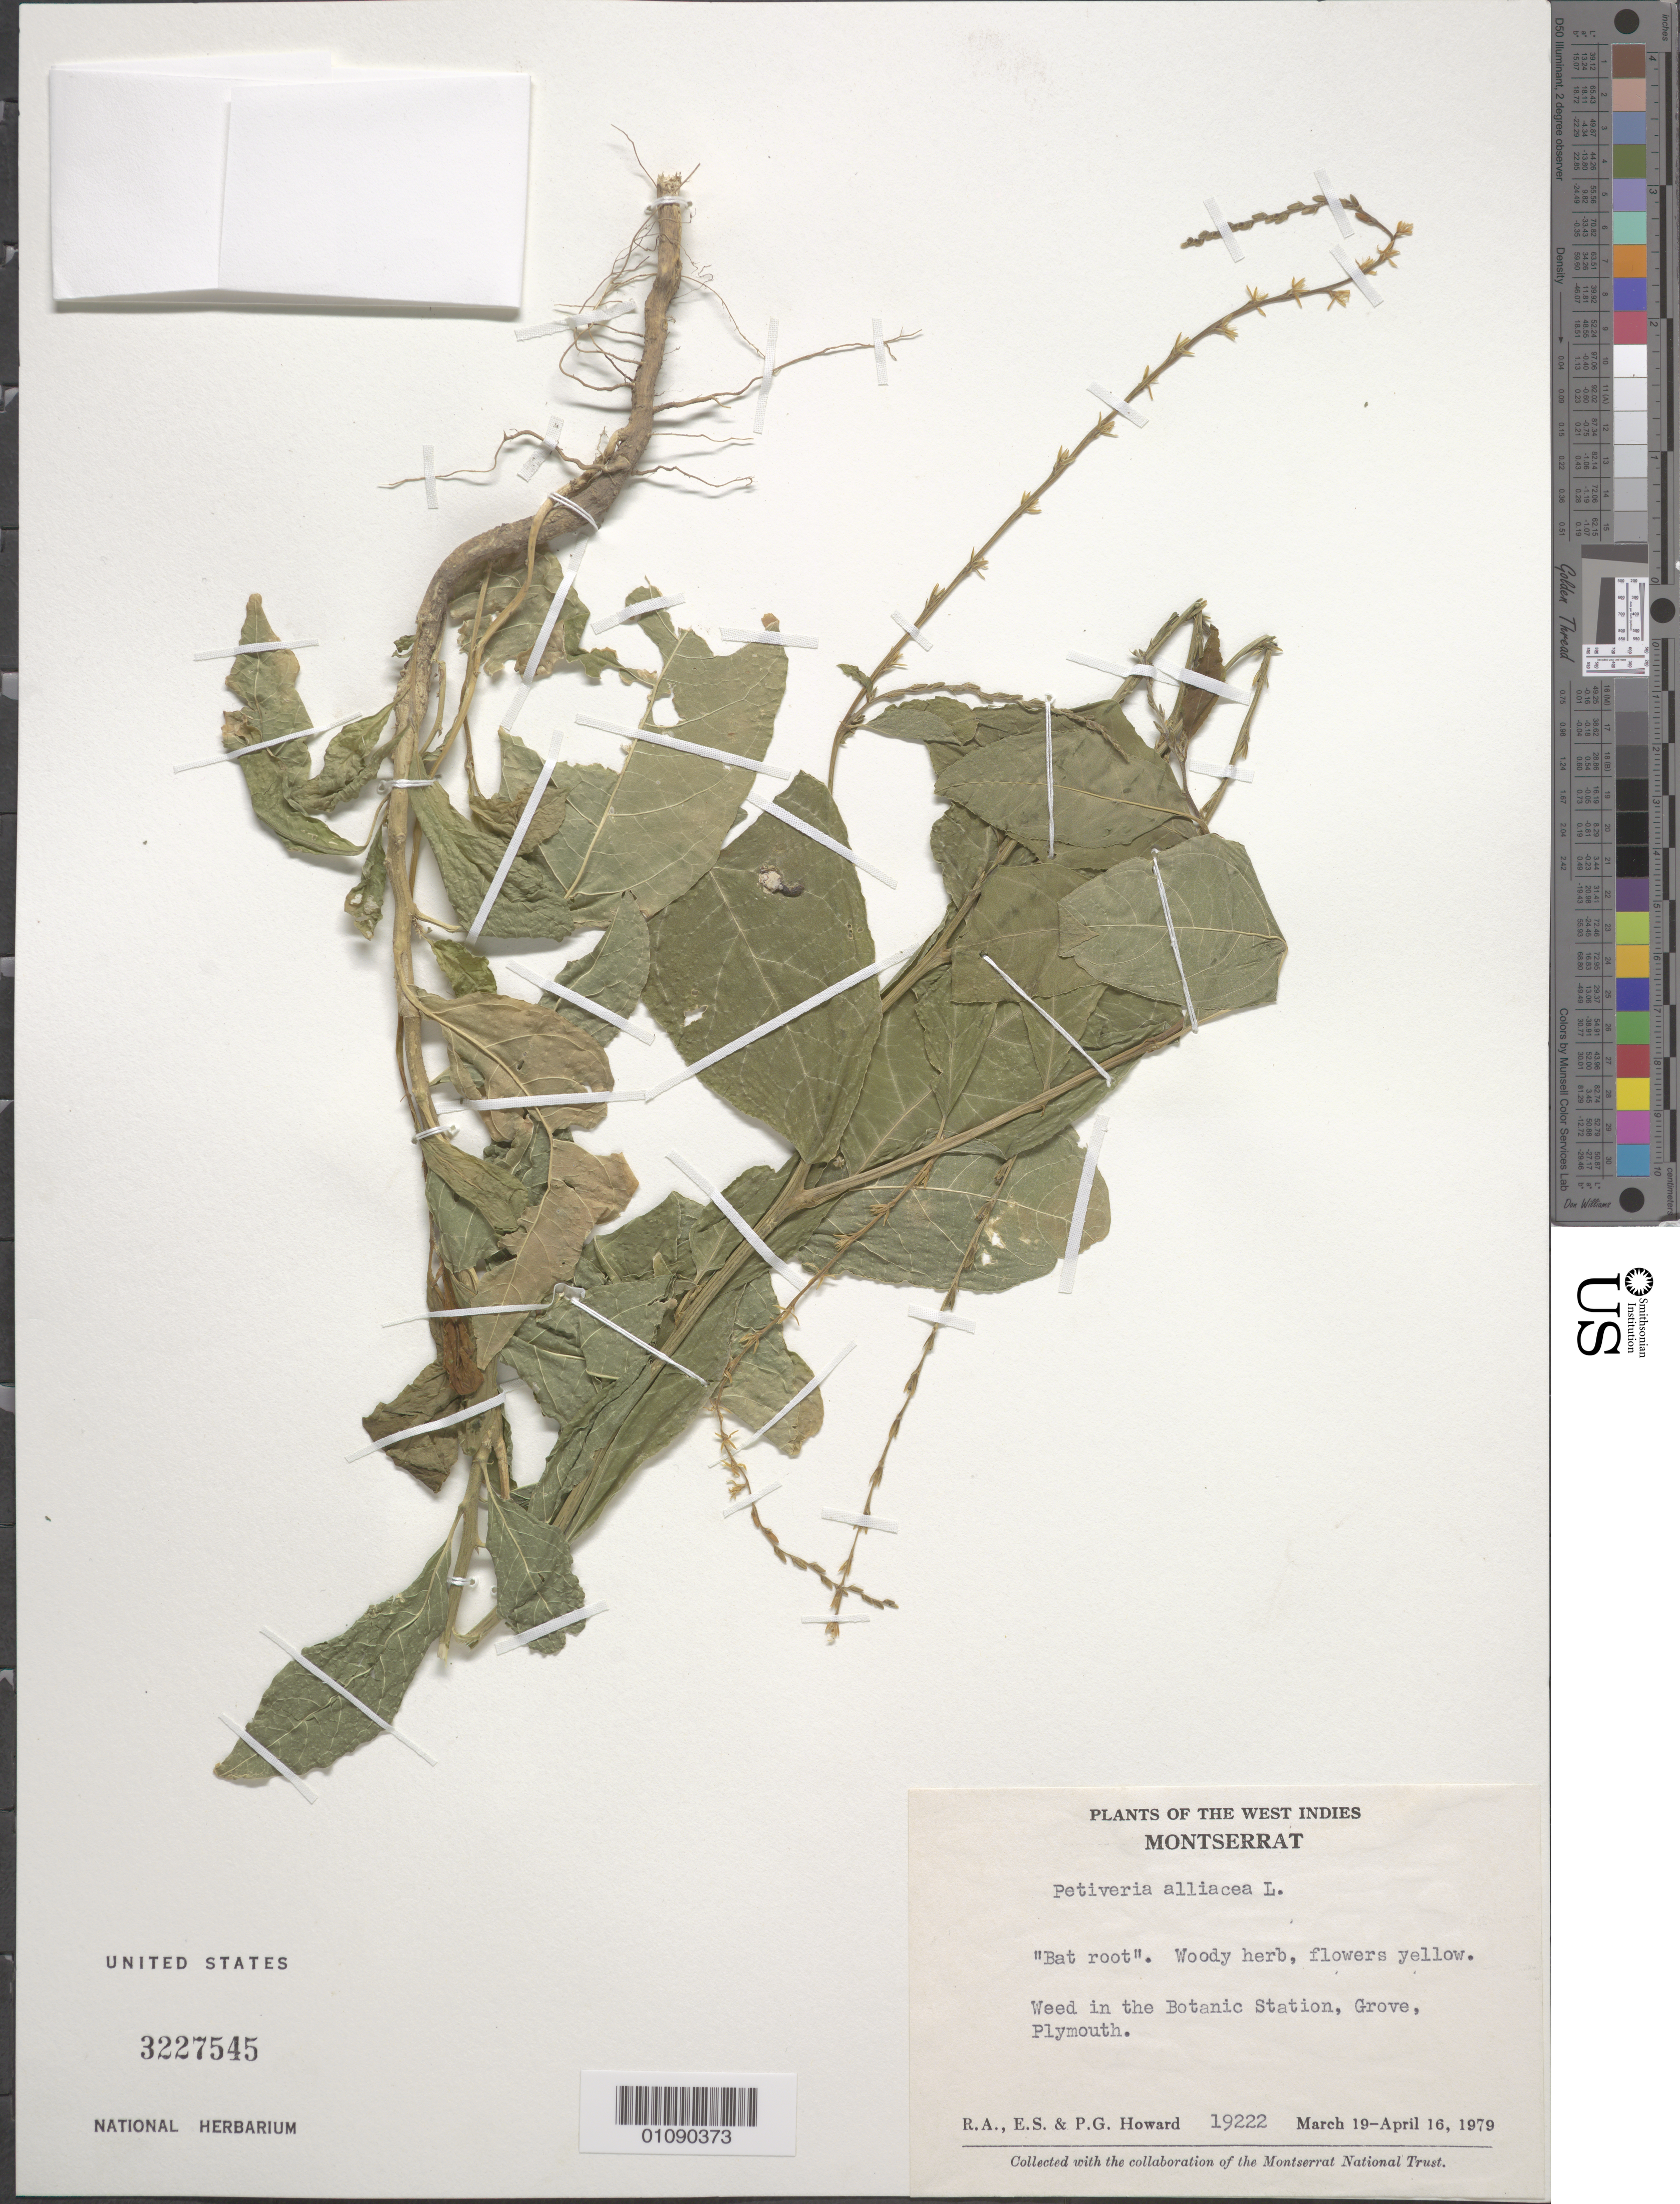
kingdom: Plantae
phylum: Tracheophyta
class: Magnoliopsida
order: Caryophyllales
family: Phytolaccaceae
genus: Petiveria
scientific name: Petiveria alliacea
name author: L.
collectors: R. A. Howard, E. S. Howard & P. Howard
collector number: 19222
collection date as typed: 19 Mar 1979 to 16 Apr 1979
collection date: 1979-03-19/1979-04-16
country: Montserrat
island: Montserrat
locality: Plymouth, Grove, in the Botanic Station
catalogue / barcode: US 3227545